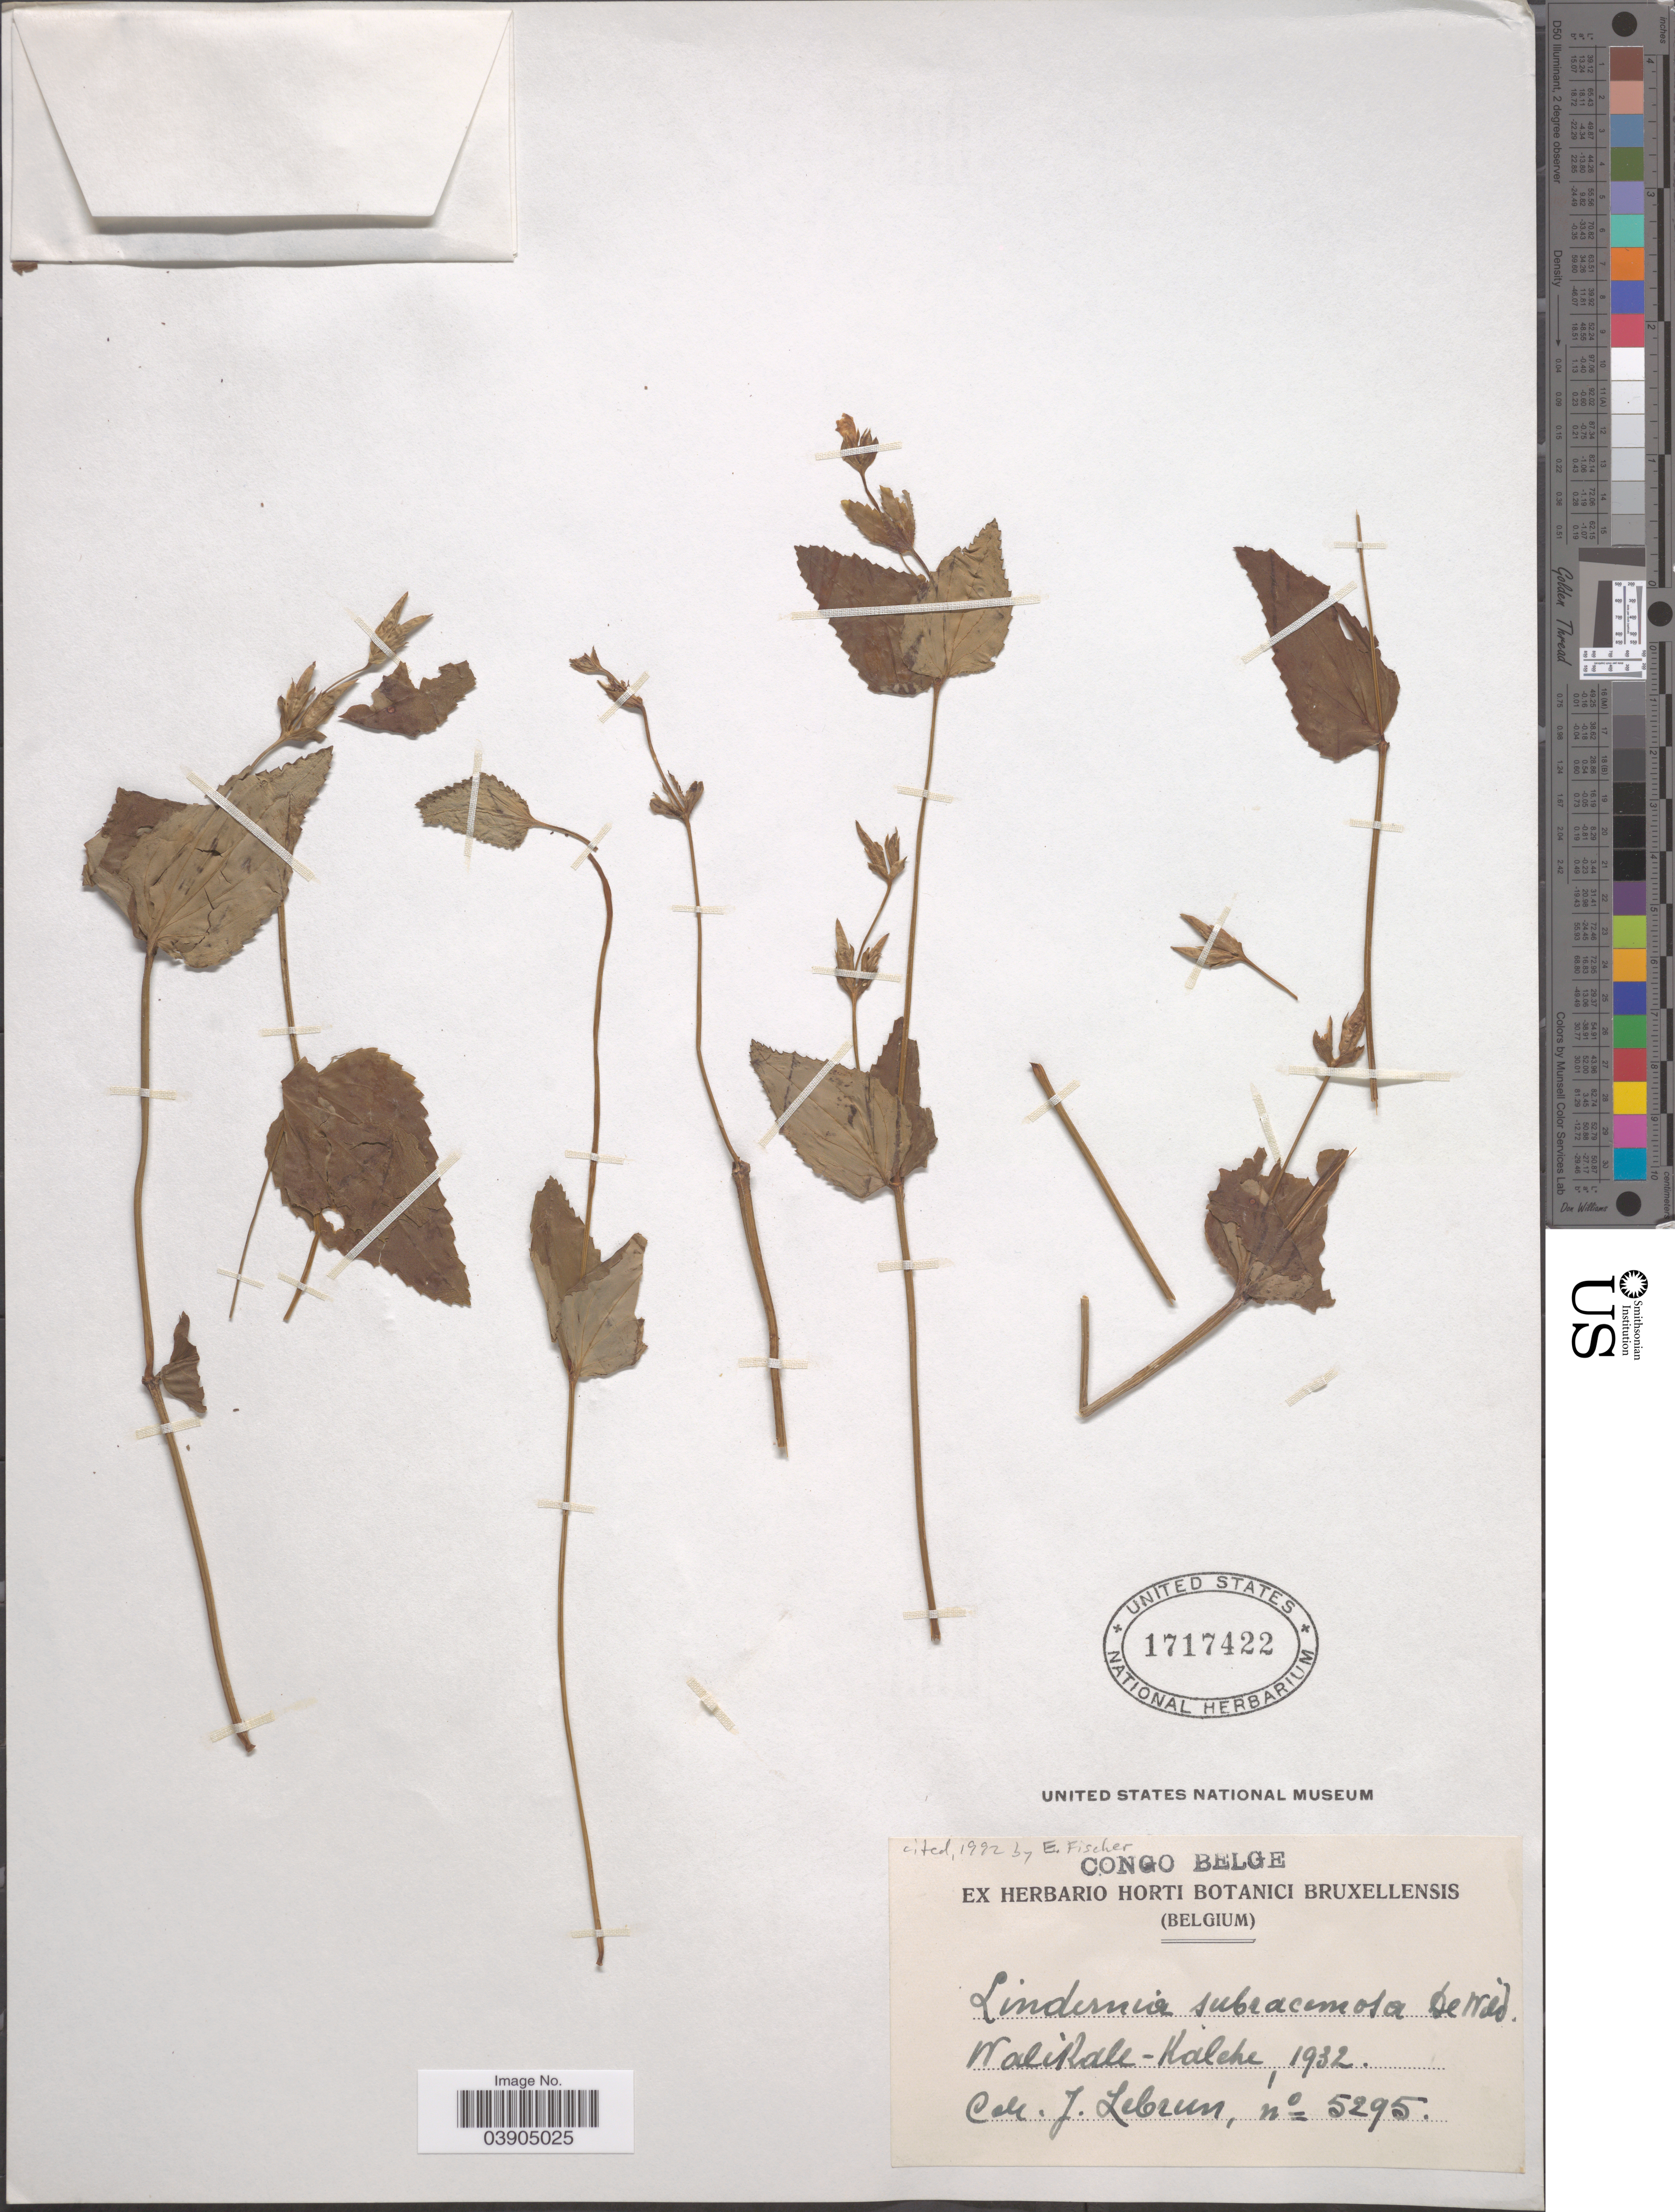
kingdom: Plantae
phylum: Tracheophyta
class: Magnoliopsida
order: Lamiales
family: Linderniaceae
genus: Lindernia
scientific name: Lindernia subracemosa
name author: De Wild.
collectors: J. A. Lebrun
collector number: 5295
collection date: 1932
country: Congo, Democratic Republic of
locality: Congo Belge. Walikale - Kalehe.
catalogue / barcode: US 1717422